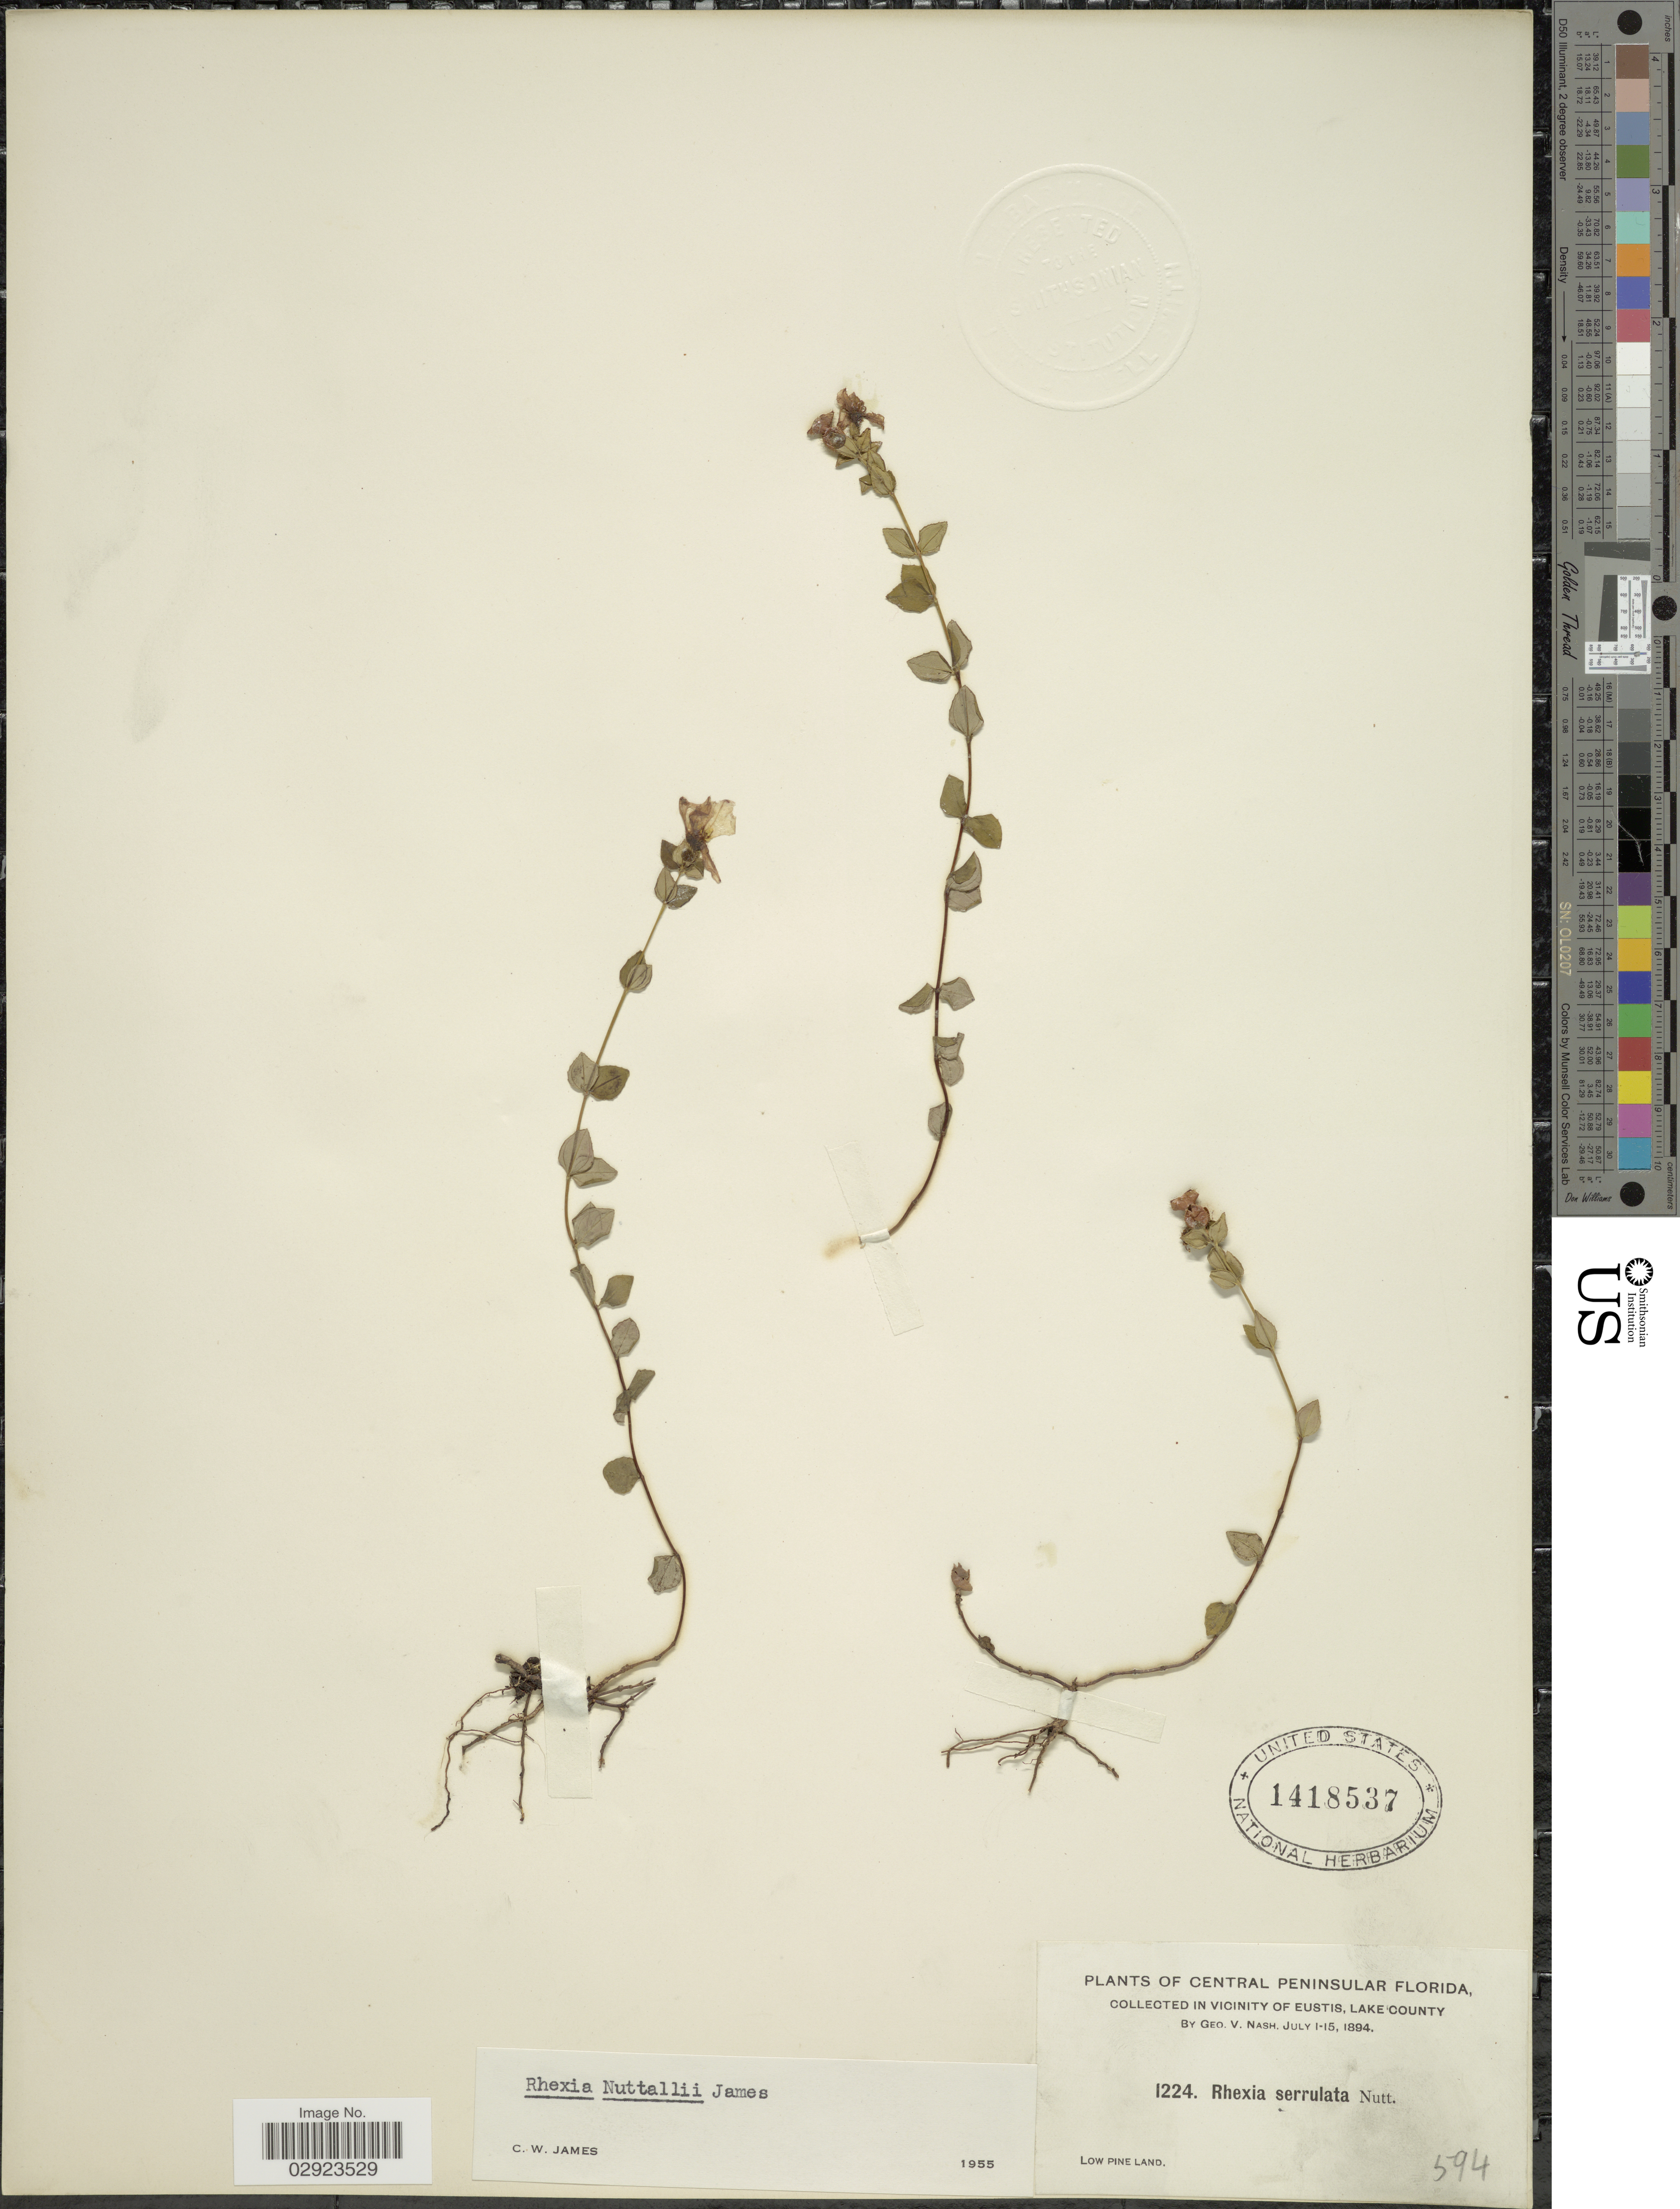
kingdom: Plantae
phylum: Tracheophyta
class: Magnoliopsida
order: Myrtales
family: Melastomataceae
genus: Rhexia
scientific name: Rhexia nuttallii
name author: C.W. James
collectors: G. V. Nash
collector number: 1224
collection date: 1894-07-01/1894-07-15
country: United States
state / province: Florida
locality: Central Peninsular Florida. In vicinity of Eustis, Lake County.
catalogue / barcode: US 1418537